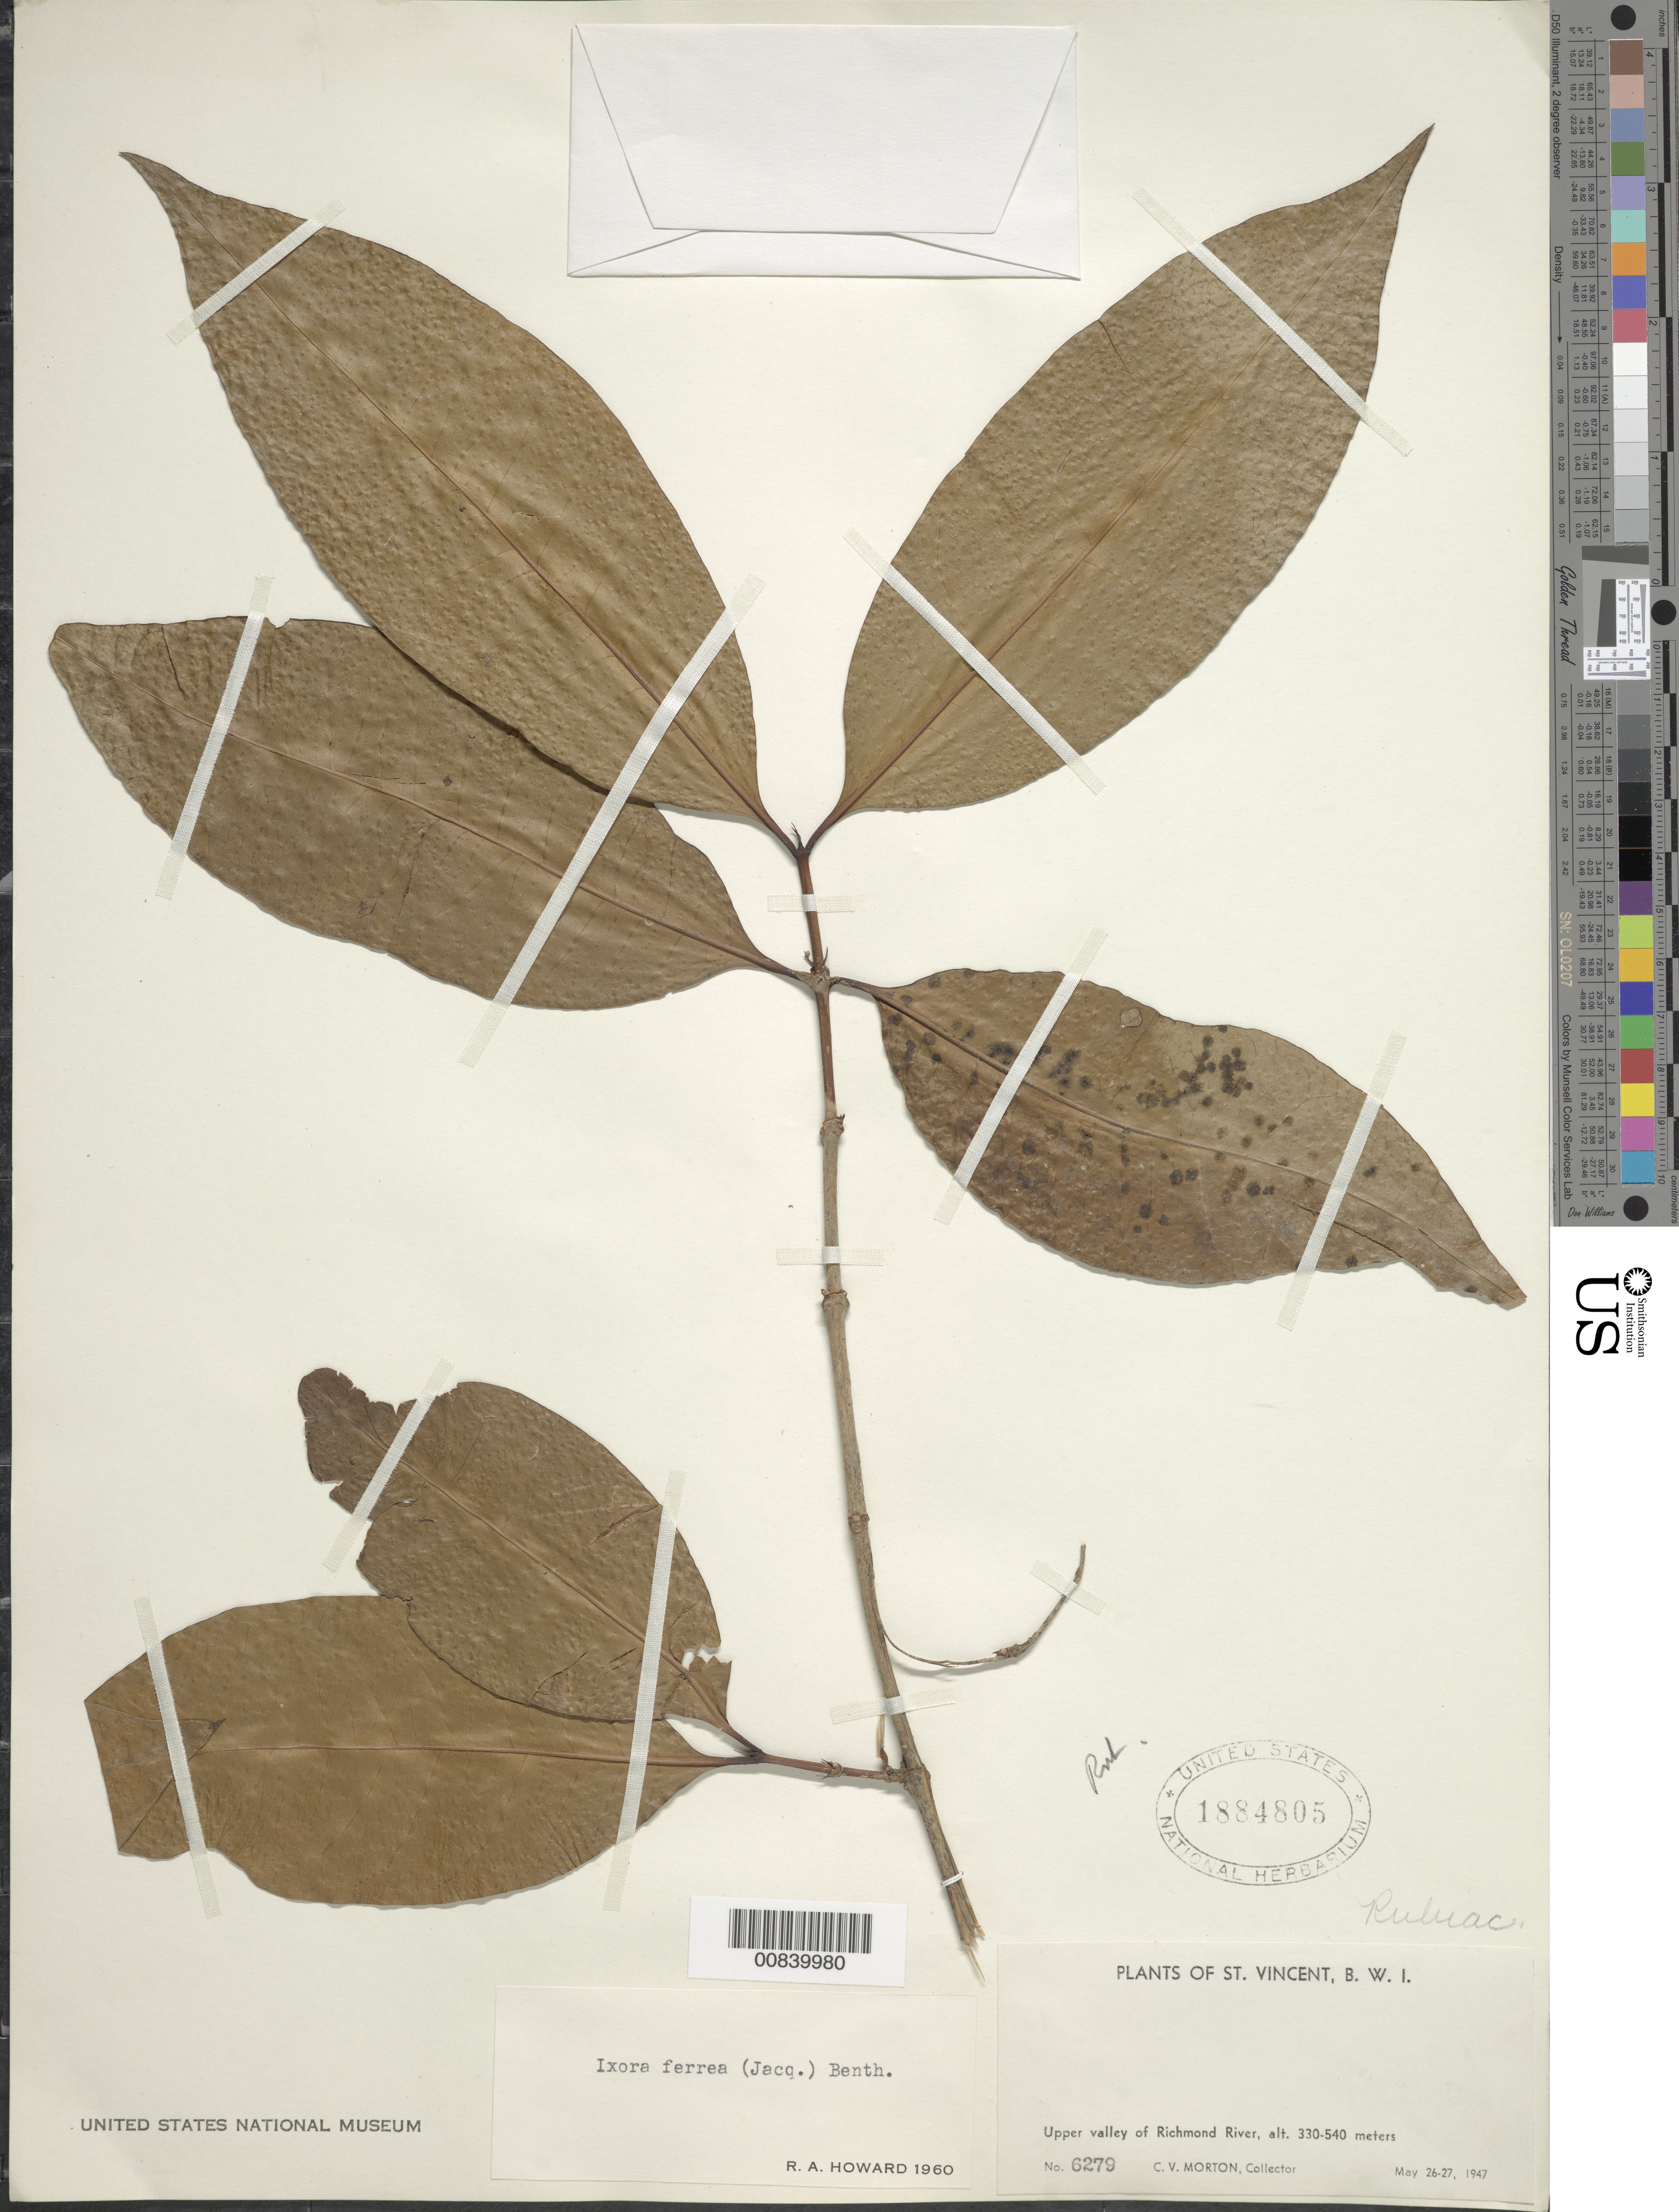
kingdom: Plantae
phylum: Tracheophyta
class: Magnoliopsida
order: Gentianales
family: Rubiaceae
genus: Ixora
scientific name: Ixora ferrea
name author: (Jacq.) Benth.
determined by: Howard, R. A.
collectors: C. V. Morton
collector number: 6279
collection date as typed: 26 May 1947 to 27 May 1947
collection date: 1947-05-26/1947-05-27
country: St. Vincent - Grenadines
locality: Upper valley of Richmond River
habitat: Upper valley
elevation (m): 330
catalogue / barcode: US 1884805